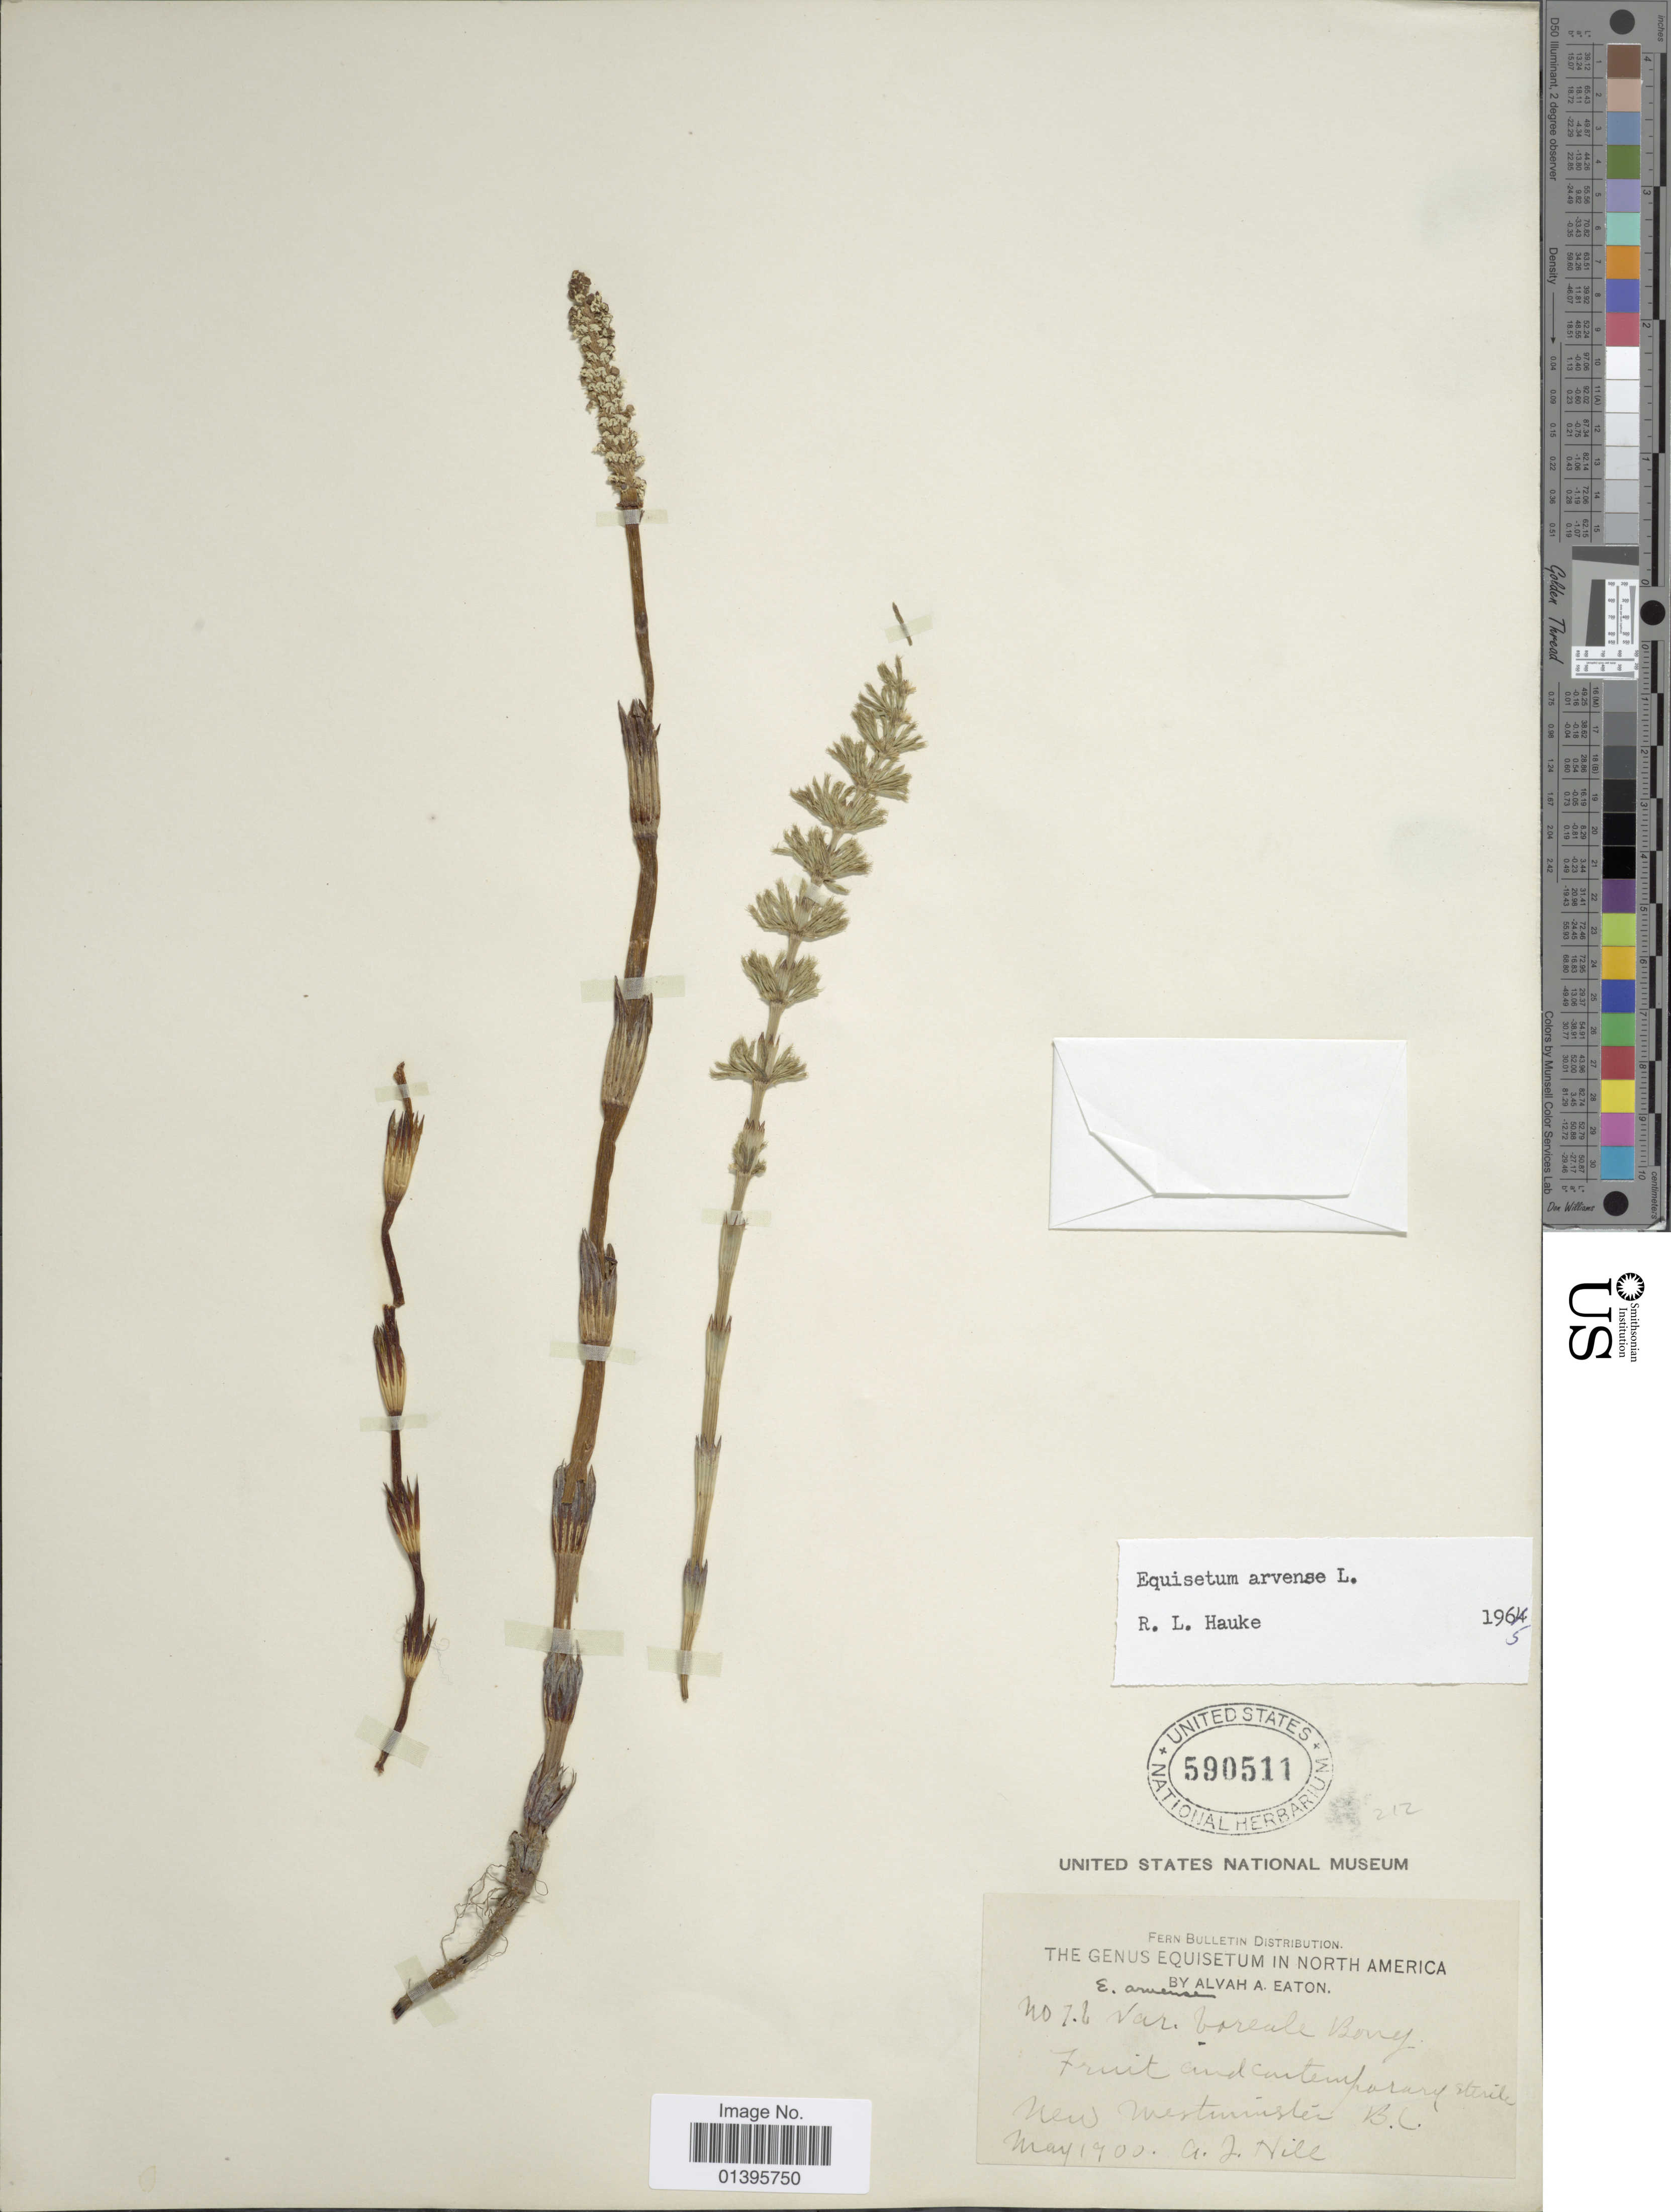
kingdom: Plantae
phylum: Tracheophyta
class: Polypodiopsida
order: Equisetales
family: Equisetaceae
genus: Equisetum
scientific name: Equisetum arvense var. boreale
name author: (Bong.) Rupr.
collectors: A. Hill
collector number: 78*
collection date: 1900-05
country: Canada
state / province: British Columbia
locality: New Westmiinster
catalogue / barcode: US 590511